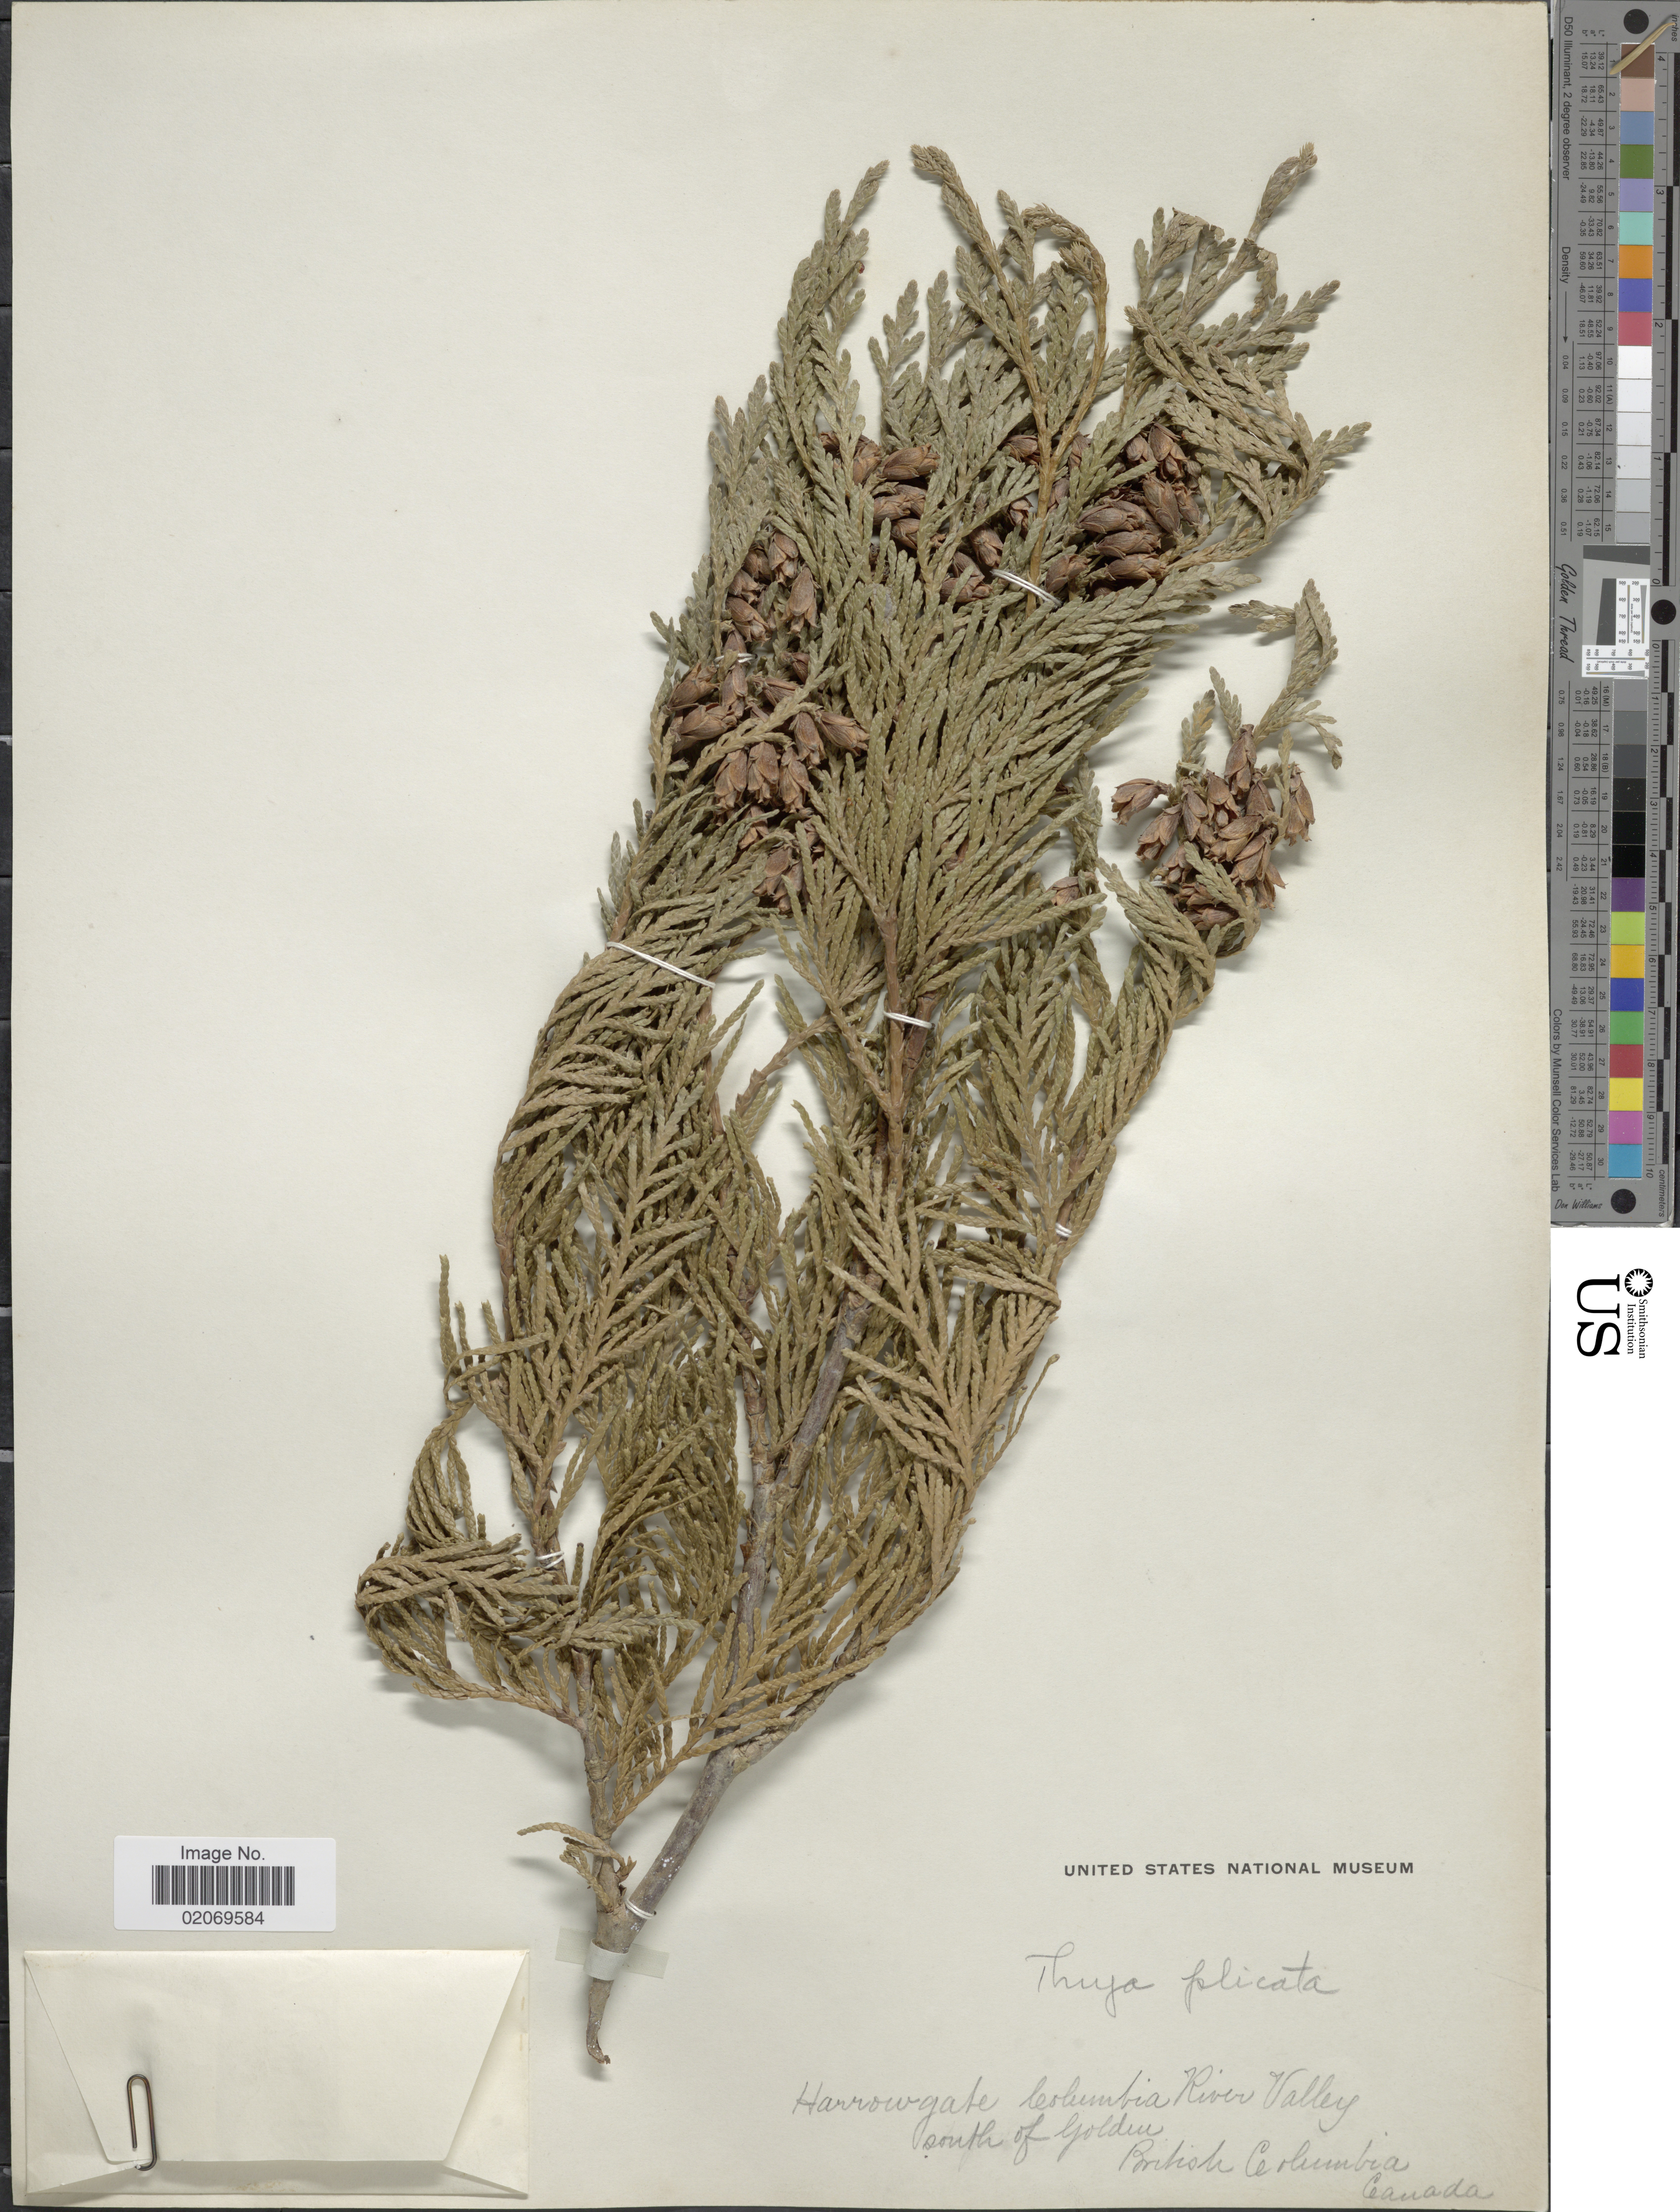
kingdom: Plantae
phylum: Tracheophyta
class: Pinopsida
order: Pinales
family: Cupressaceae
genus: Thuja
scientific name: Thuja plicata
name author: Donn & D. Don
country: Canada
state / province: British Columbia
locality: Harrowgate Columbia River Valley, south of Golden